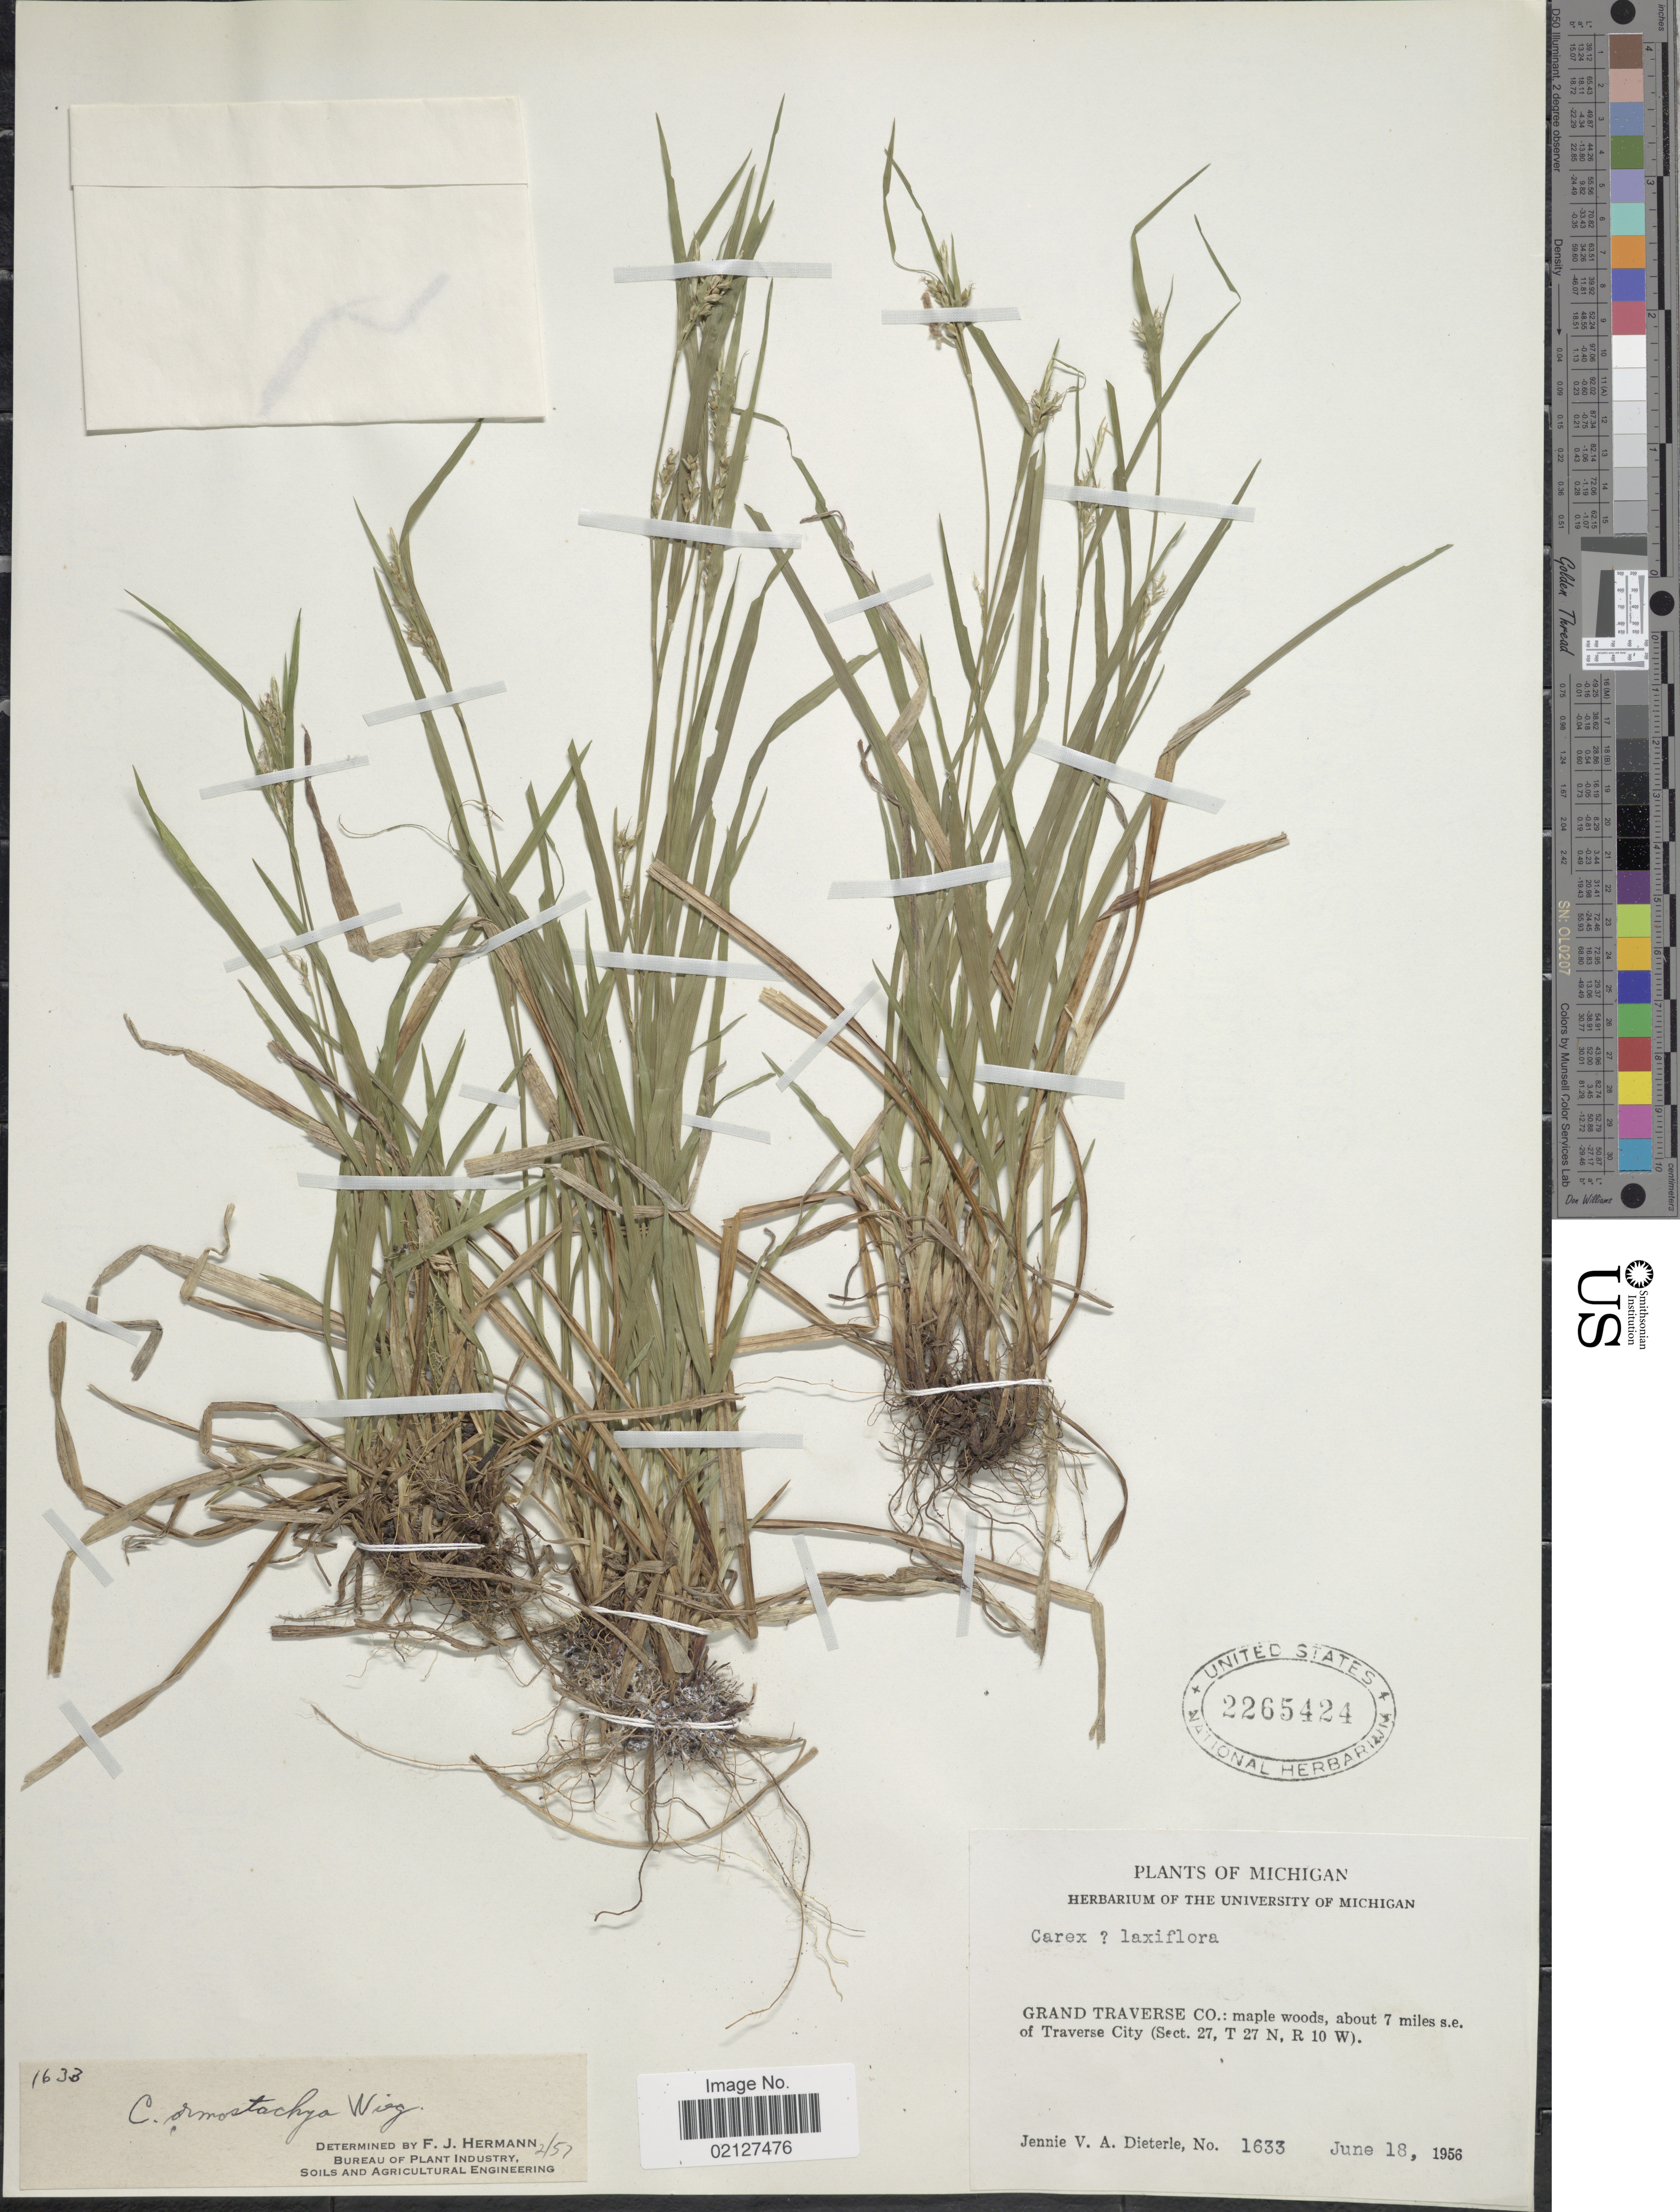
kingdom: Plantae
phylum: Tracheophyta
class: Liliopsida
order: Poales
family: Cyperaceae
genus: Carex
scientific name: Carex ormostachya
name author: Wiegand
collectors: J. Dieterle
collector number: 1633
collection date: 1956-06-18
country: United States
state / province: Michigan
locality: Grand Traverse Co.: maple woods, about 7 miles s.e. of Traverse City (Sect. 27, T27 N, R10W)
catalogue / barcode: US 2265424